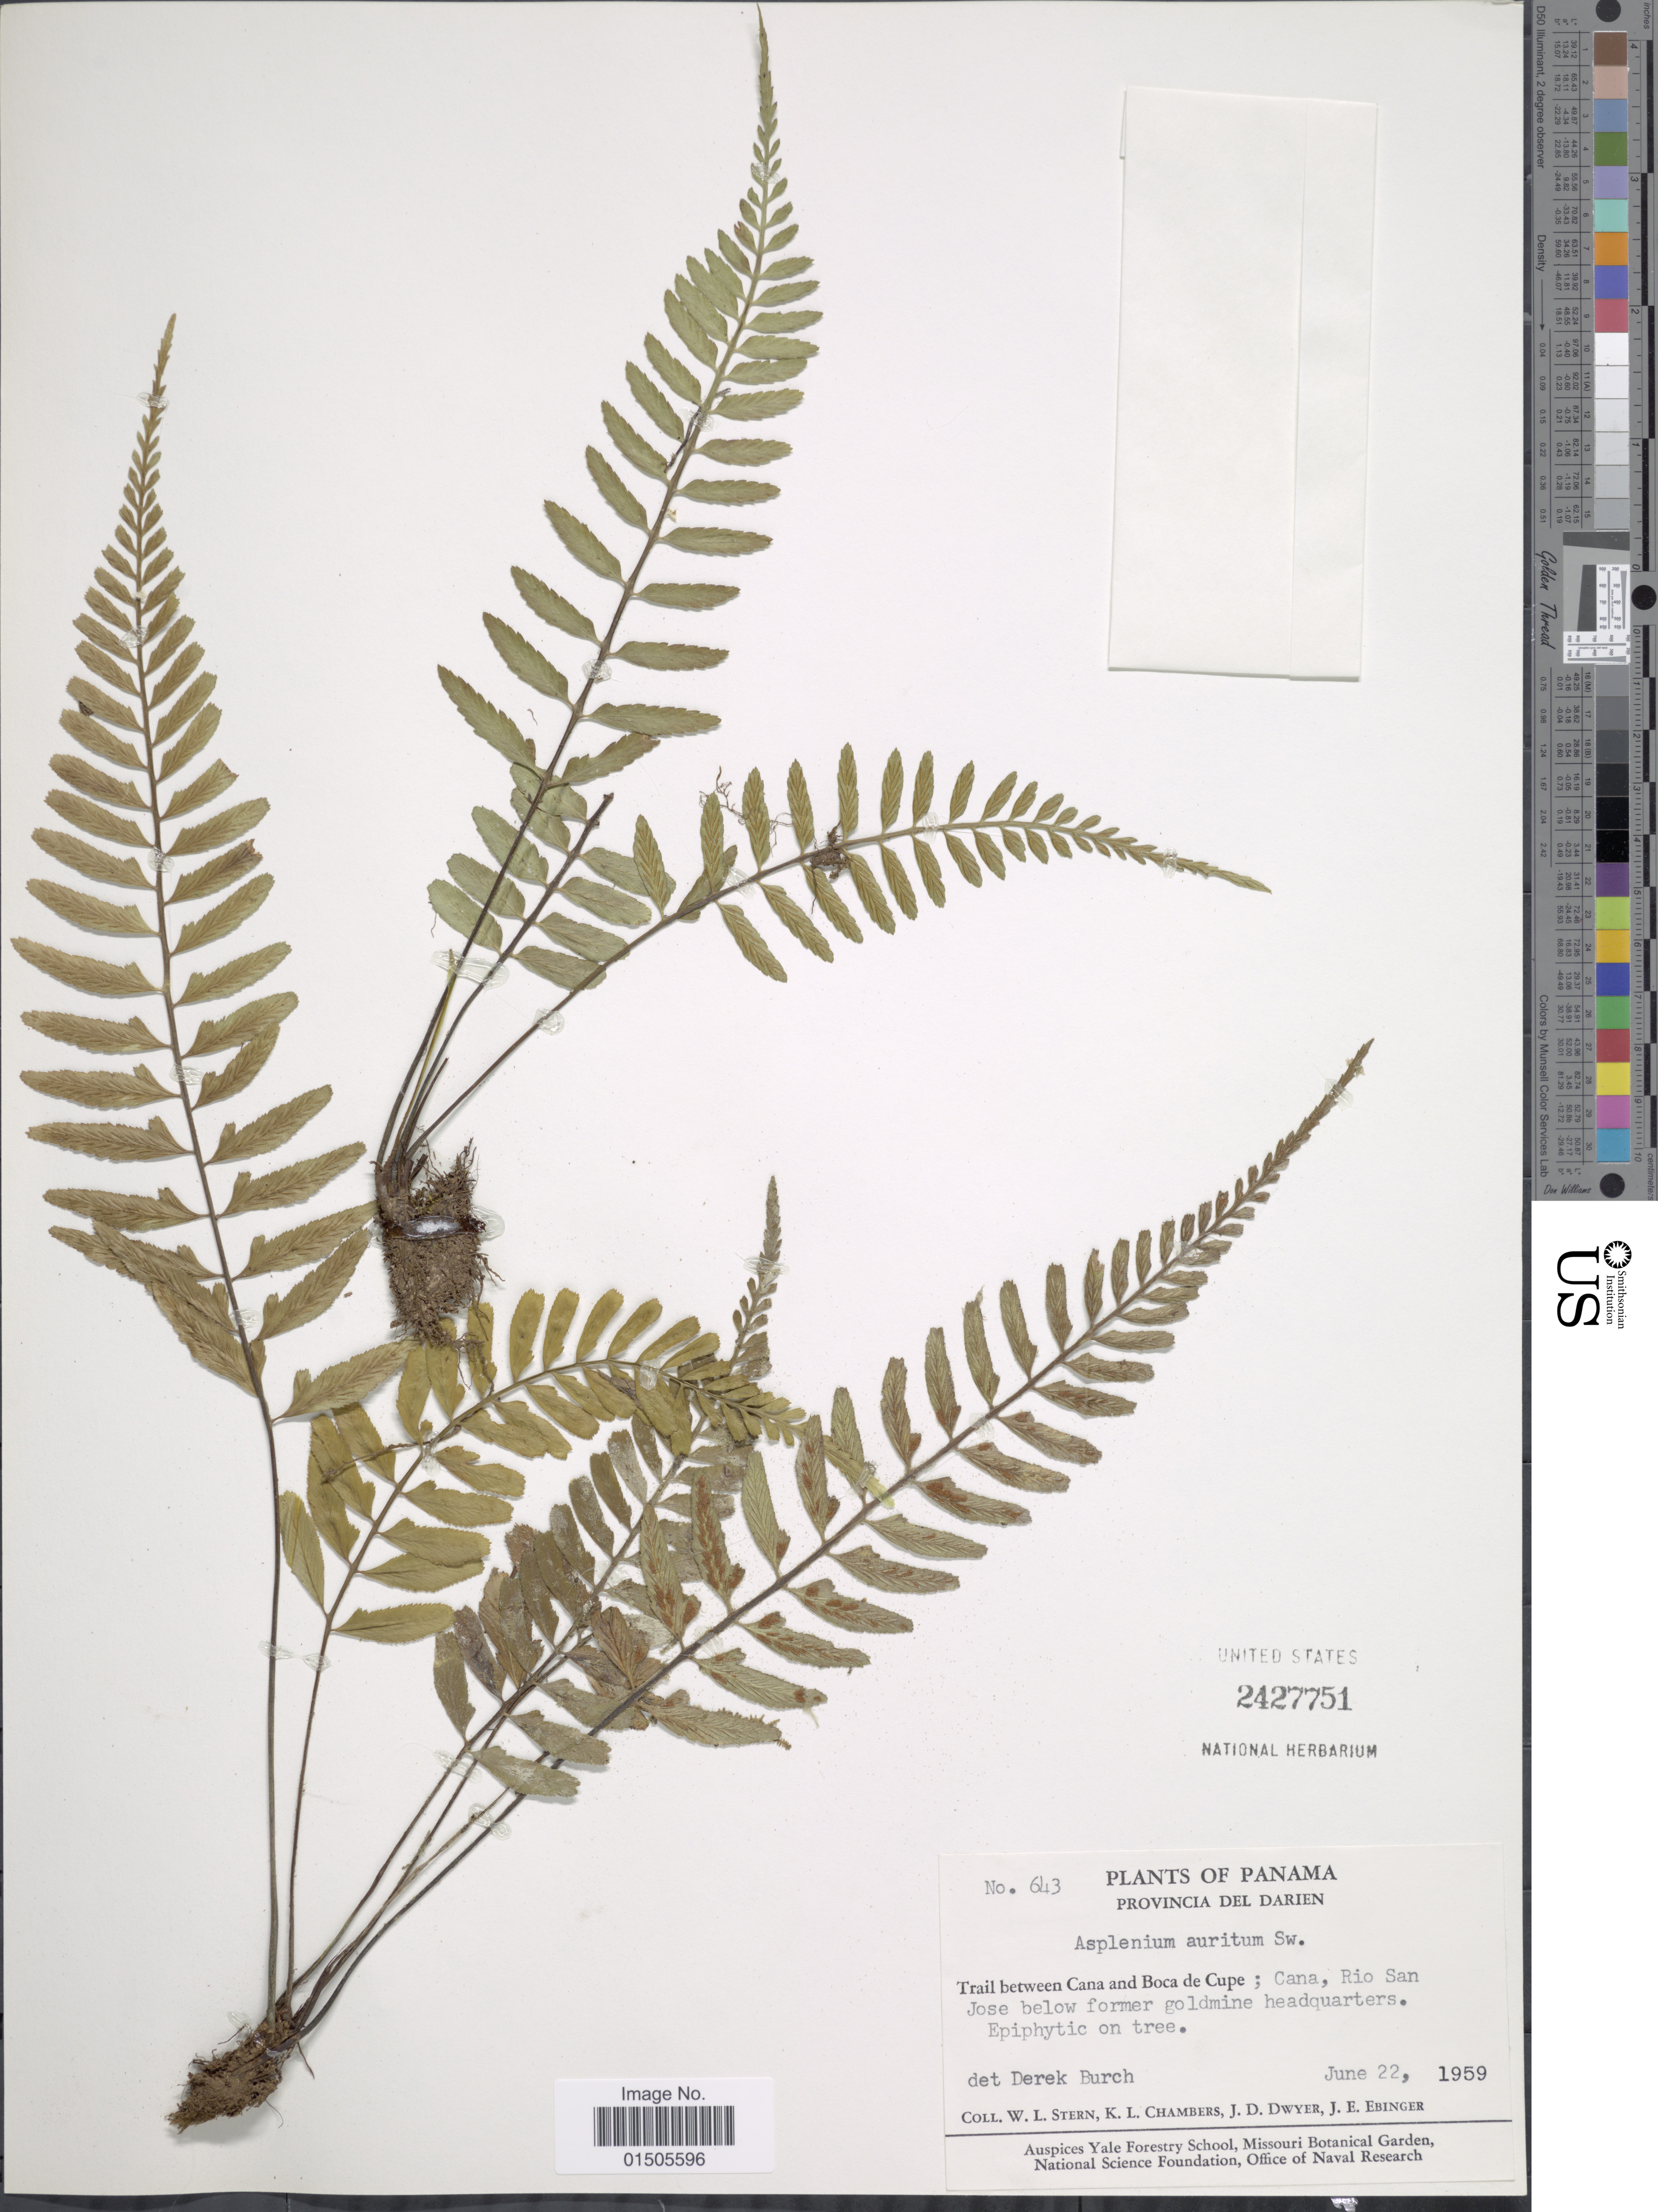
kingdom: Plantae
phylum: Tracheophyta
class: Polypodiopsida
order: Polypodiales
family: Aspleniaceae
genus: Asplenium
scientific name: Asplenium auritum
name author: Sw.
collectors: W. L. Stern, K. Chambers, J. D. Dwyer & J. Ebinger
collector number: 643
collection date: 1959-06-22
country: Panama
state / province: Darién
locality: Provincia Del Darien, Trail between Cana and Boca de Cupe; Cana, Rio San Jose below former goldmine headquarters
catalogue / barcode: US 2427751